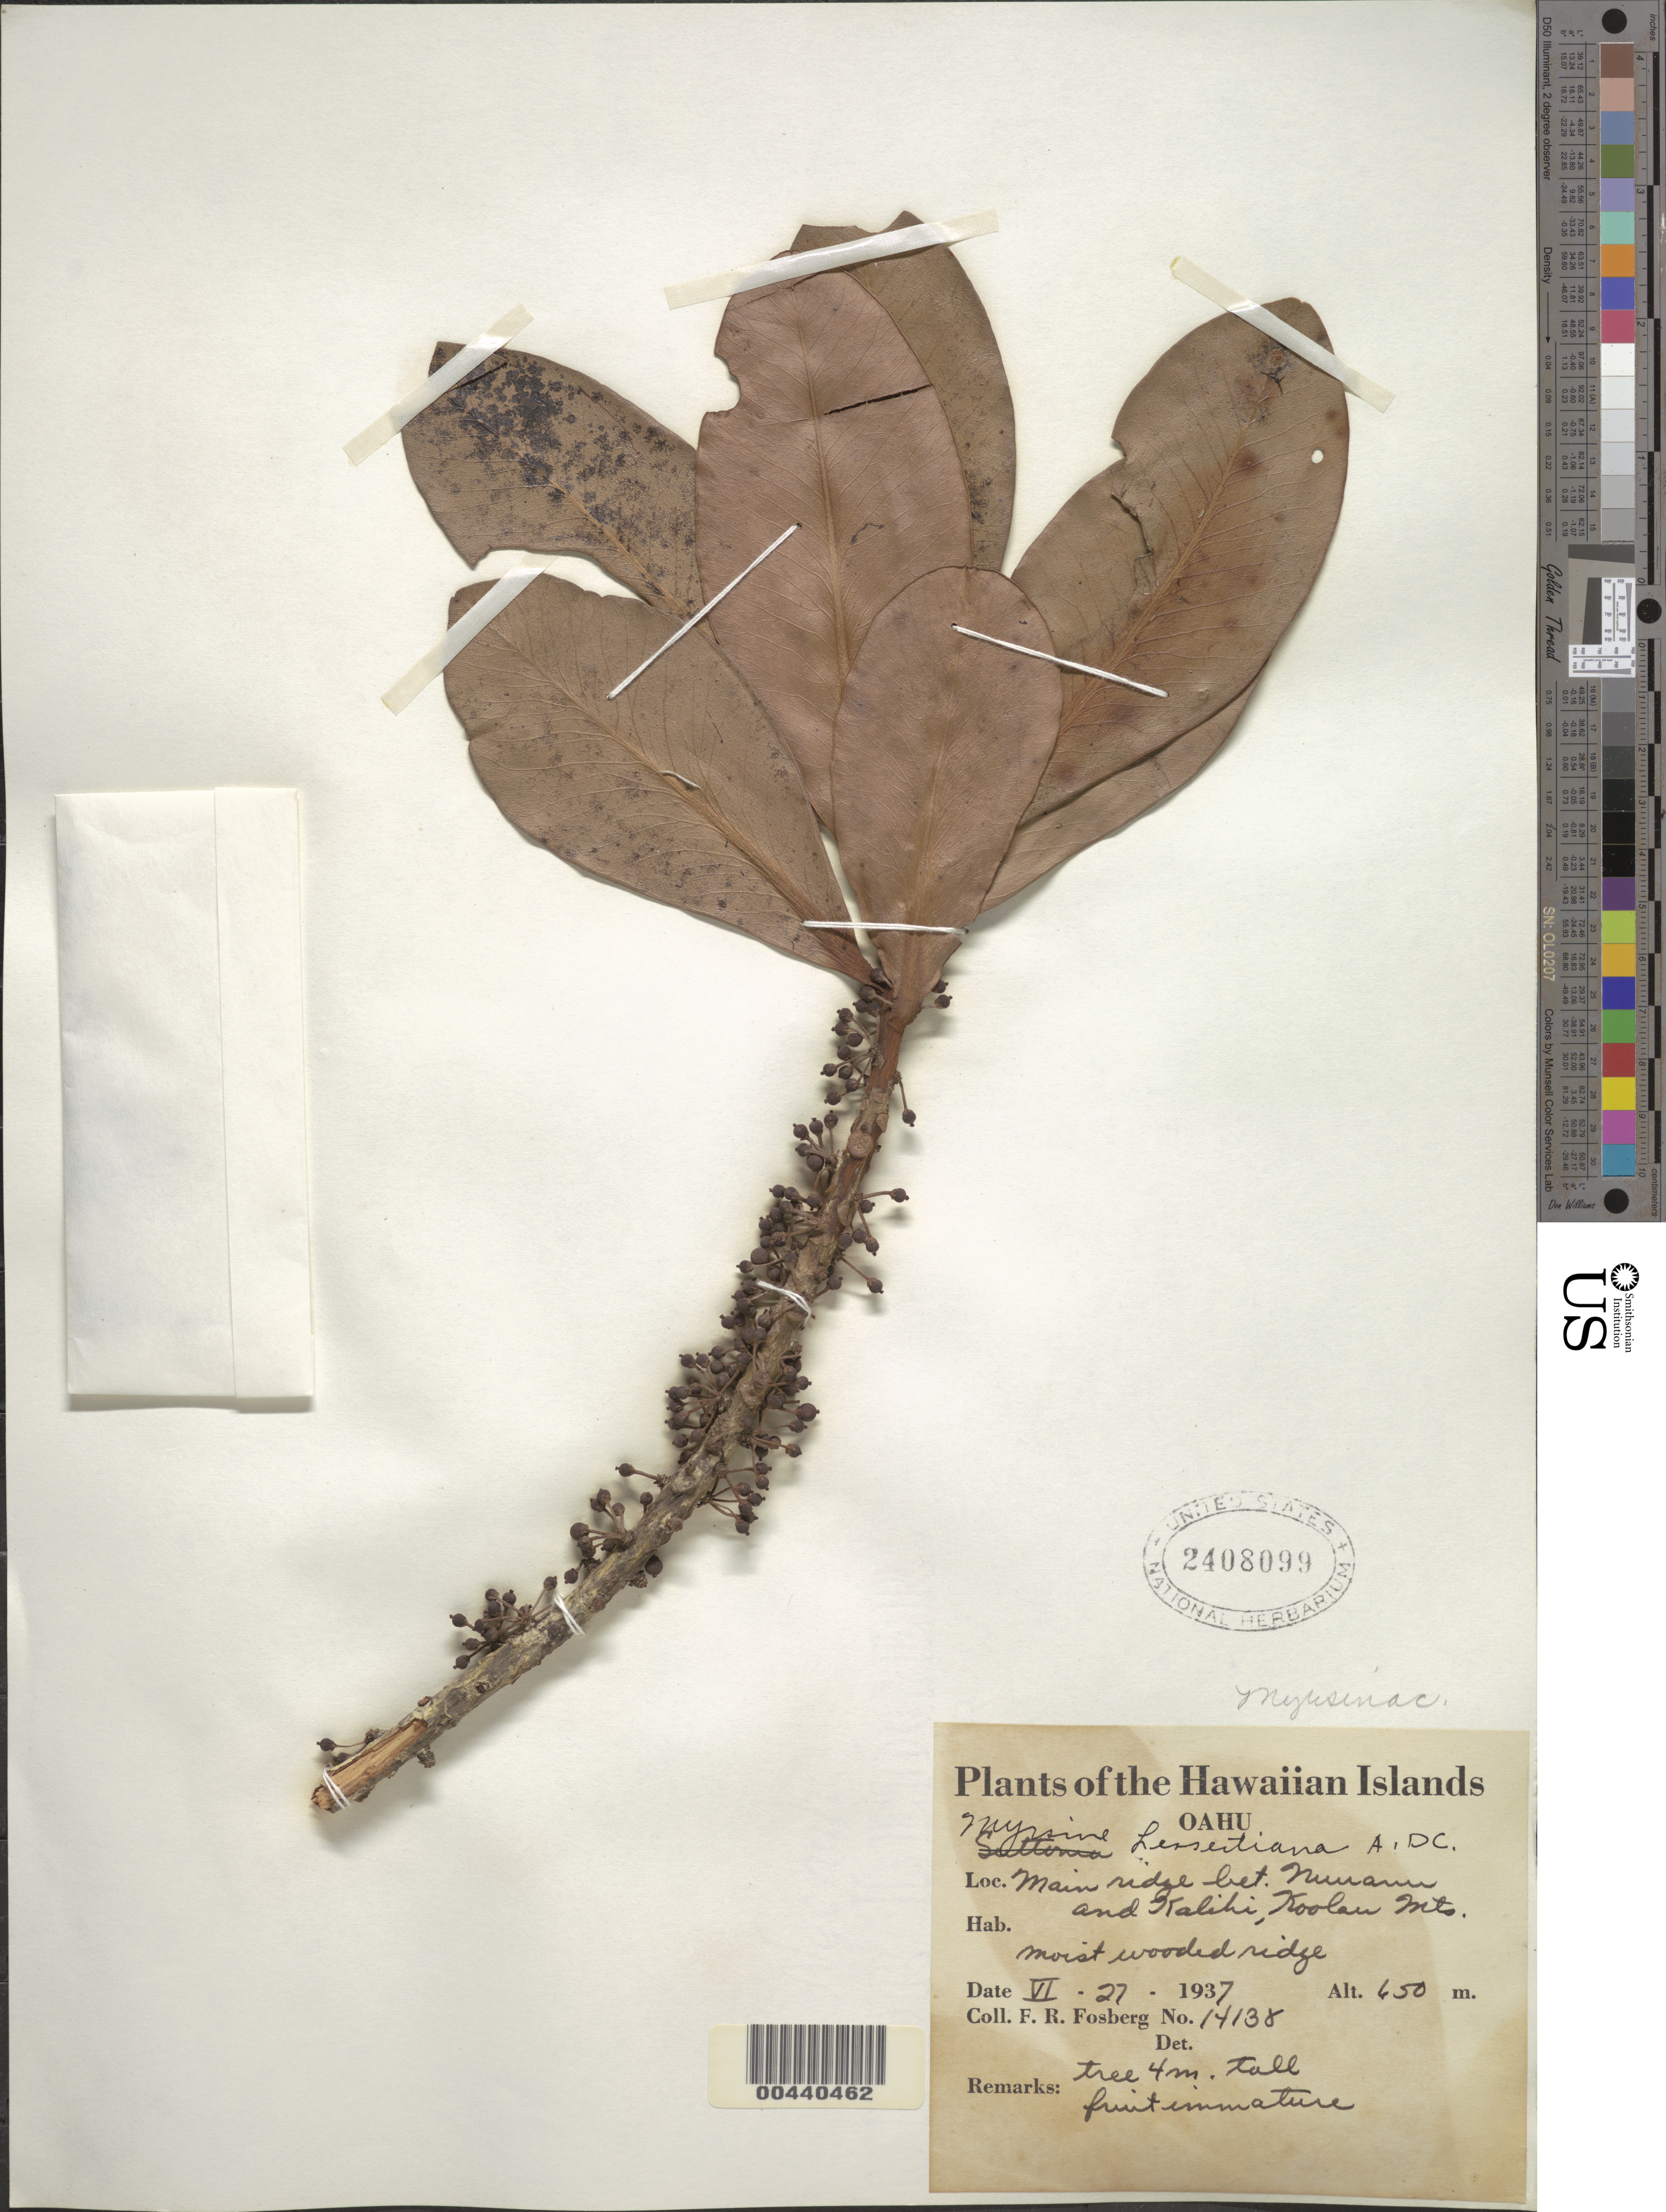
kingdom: Plantae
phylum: Tracheophyta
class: Magnoliopsida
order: Ericales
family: Primulaceae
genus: Myrsine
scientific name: Myrsine lessertiana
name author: A. DC.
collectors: F. R. Fosberg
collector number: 14138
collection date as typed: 27 Jun 1937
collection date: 1937-06-27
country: United States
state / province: Hawaii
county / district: Honolulu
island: Oahu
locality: Main ridge between Nuuanu and Kalihi, Koolau Mts.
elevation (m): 650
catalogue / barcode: US 2408099